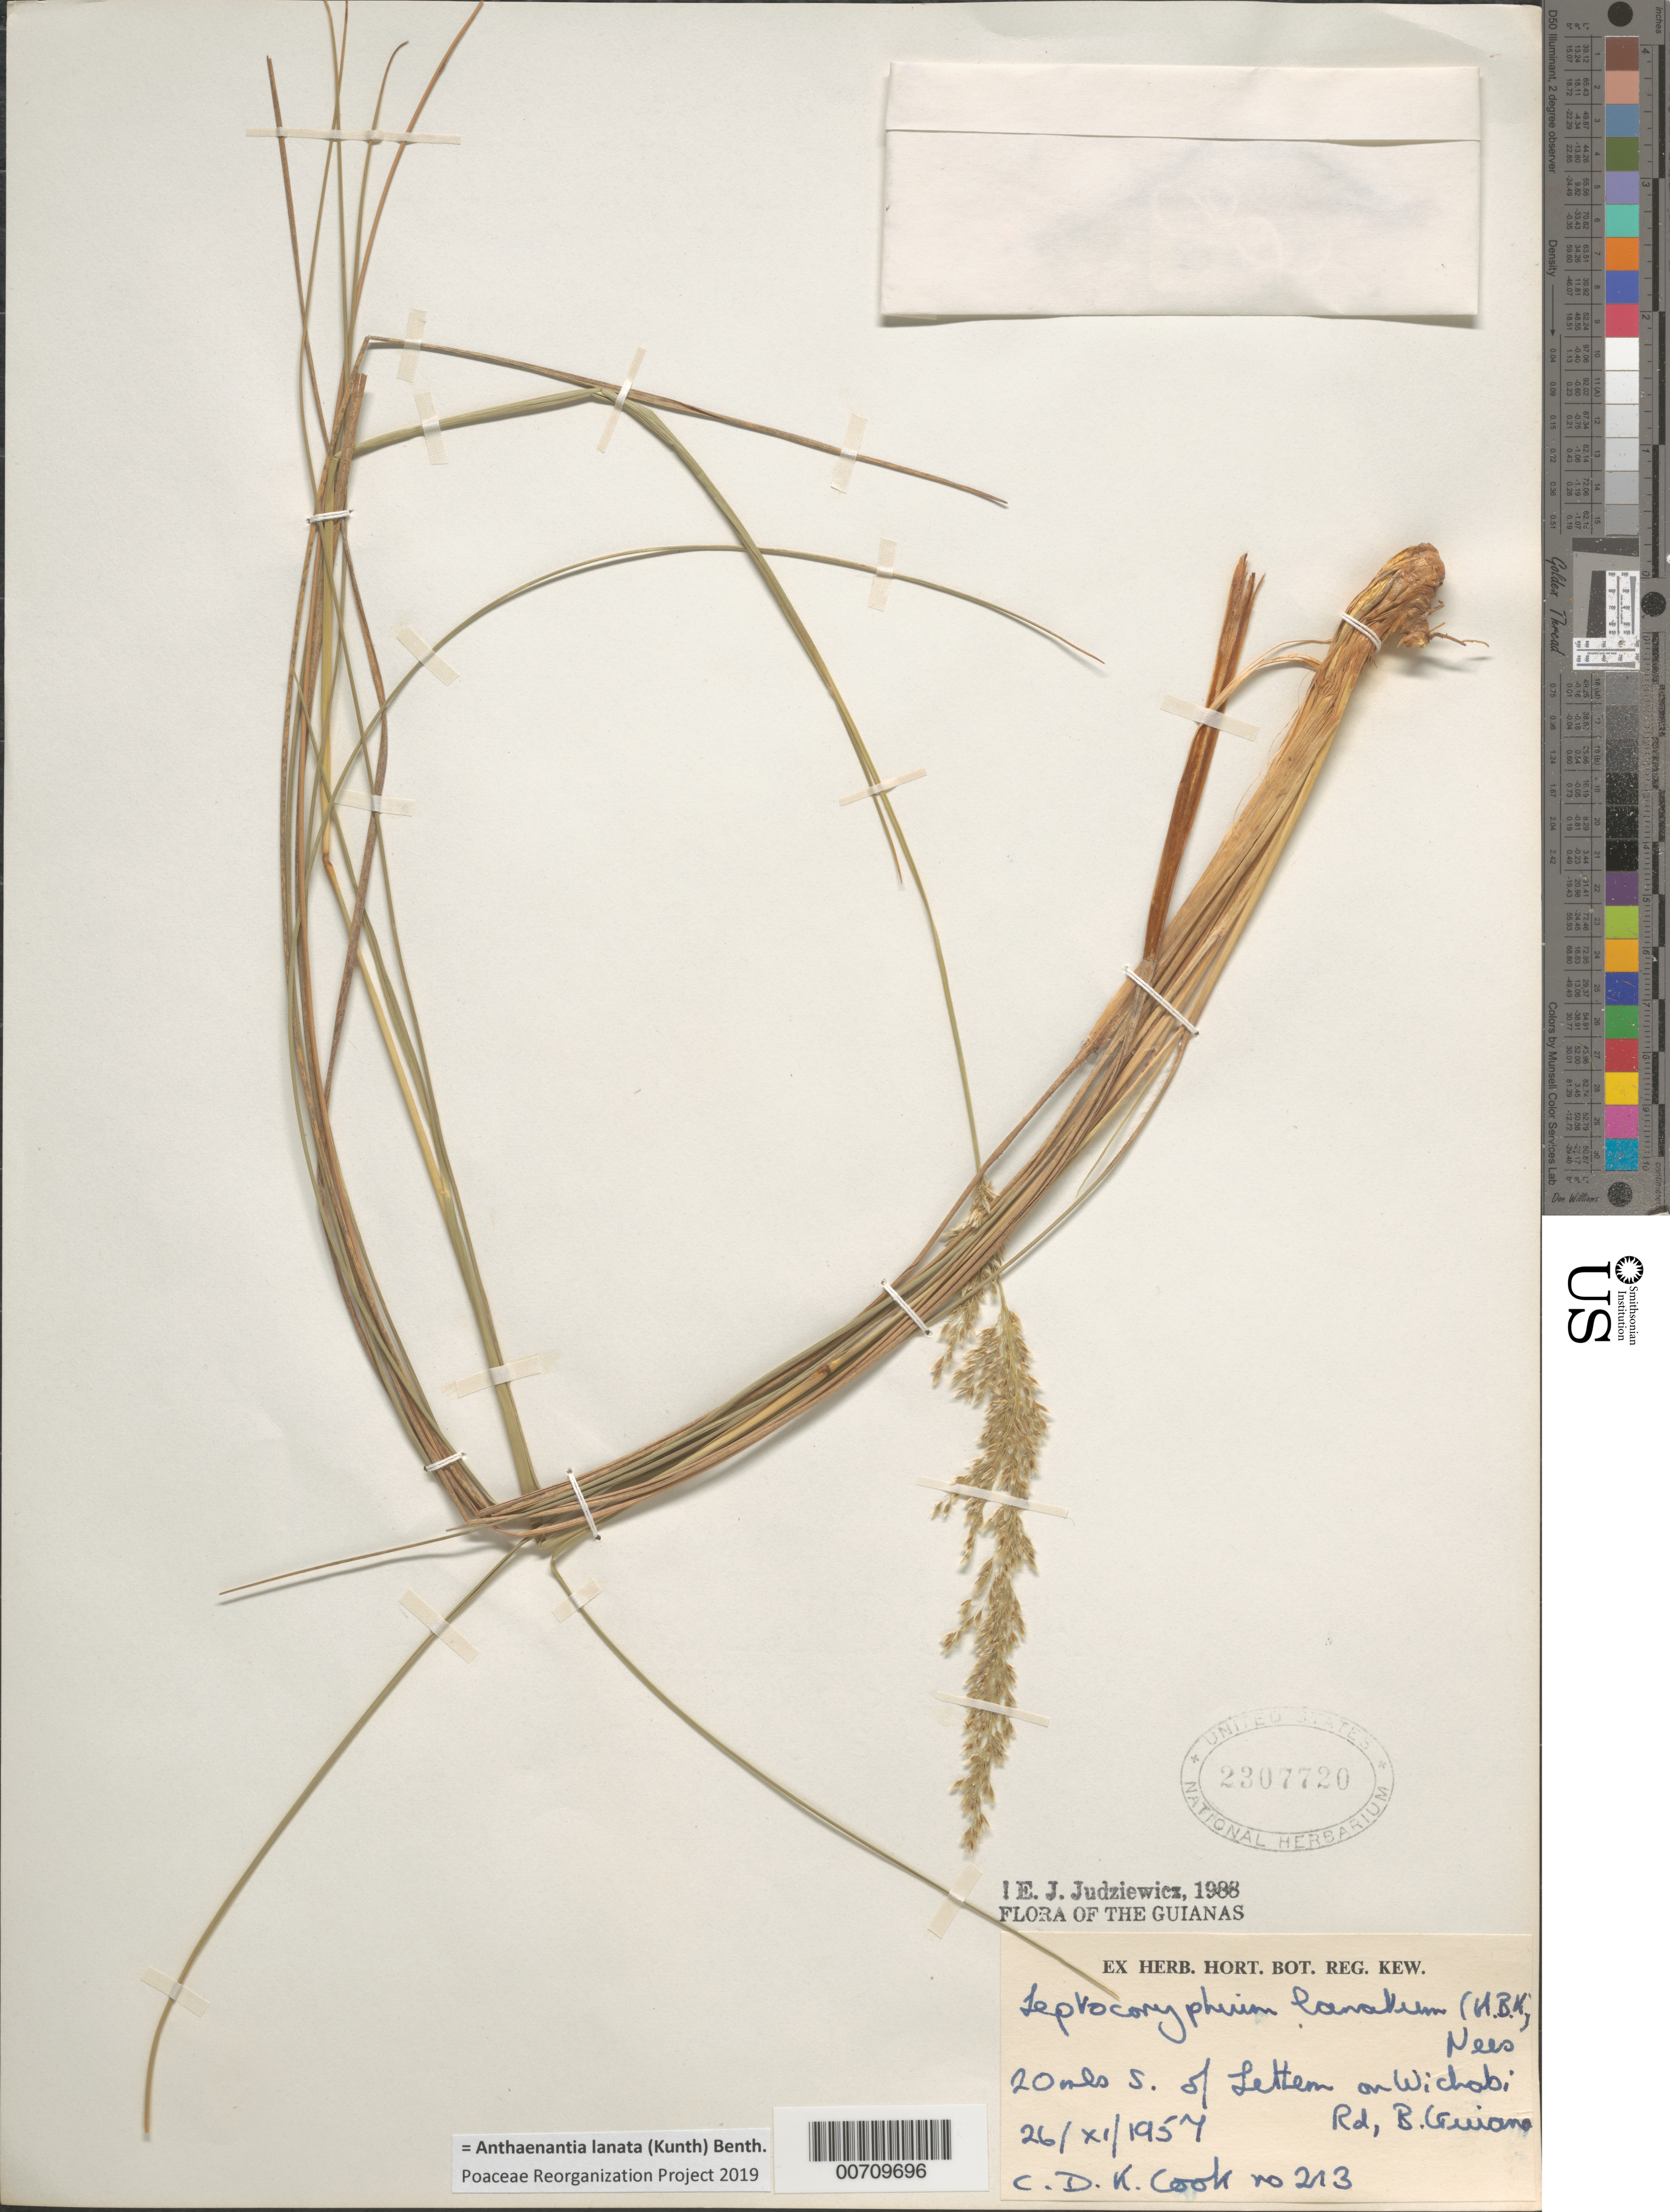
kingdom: Plantae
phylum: Tracheophyta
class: Liliopsida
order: Poales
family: Poaceae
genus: Leptocoryphium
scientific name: Leptocoryphium lanatum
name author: (Kunth) Nees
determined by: Judziewicz, E. J.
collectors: C. D. K. Cook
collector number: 213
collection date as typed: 26-Nov-57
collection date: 1957-11-26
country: Guyana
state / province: U. Takutu-U. Essequibo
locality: Lethem, ponds 20 mi S, on road to Wichabi, Rupununi Dist.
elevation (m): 91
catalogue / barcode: US 2307720